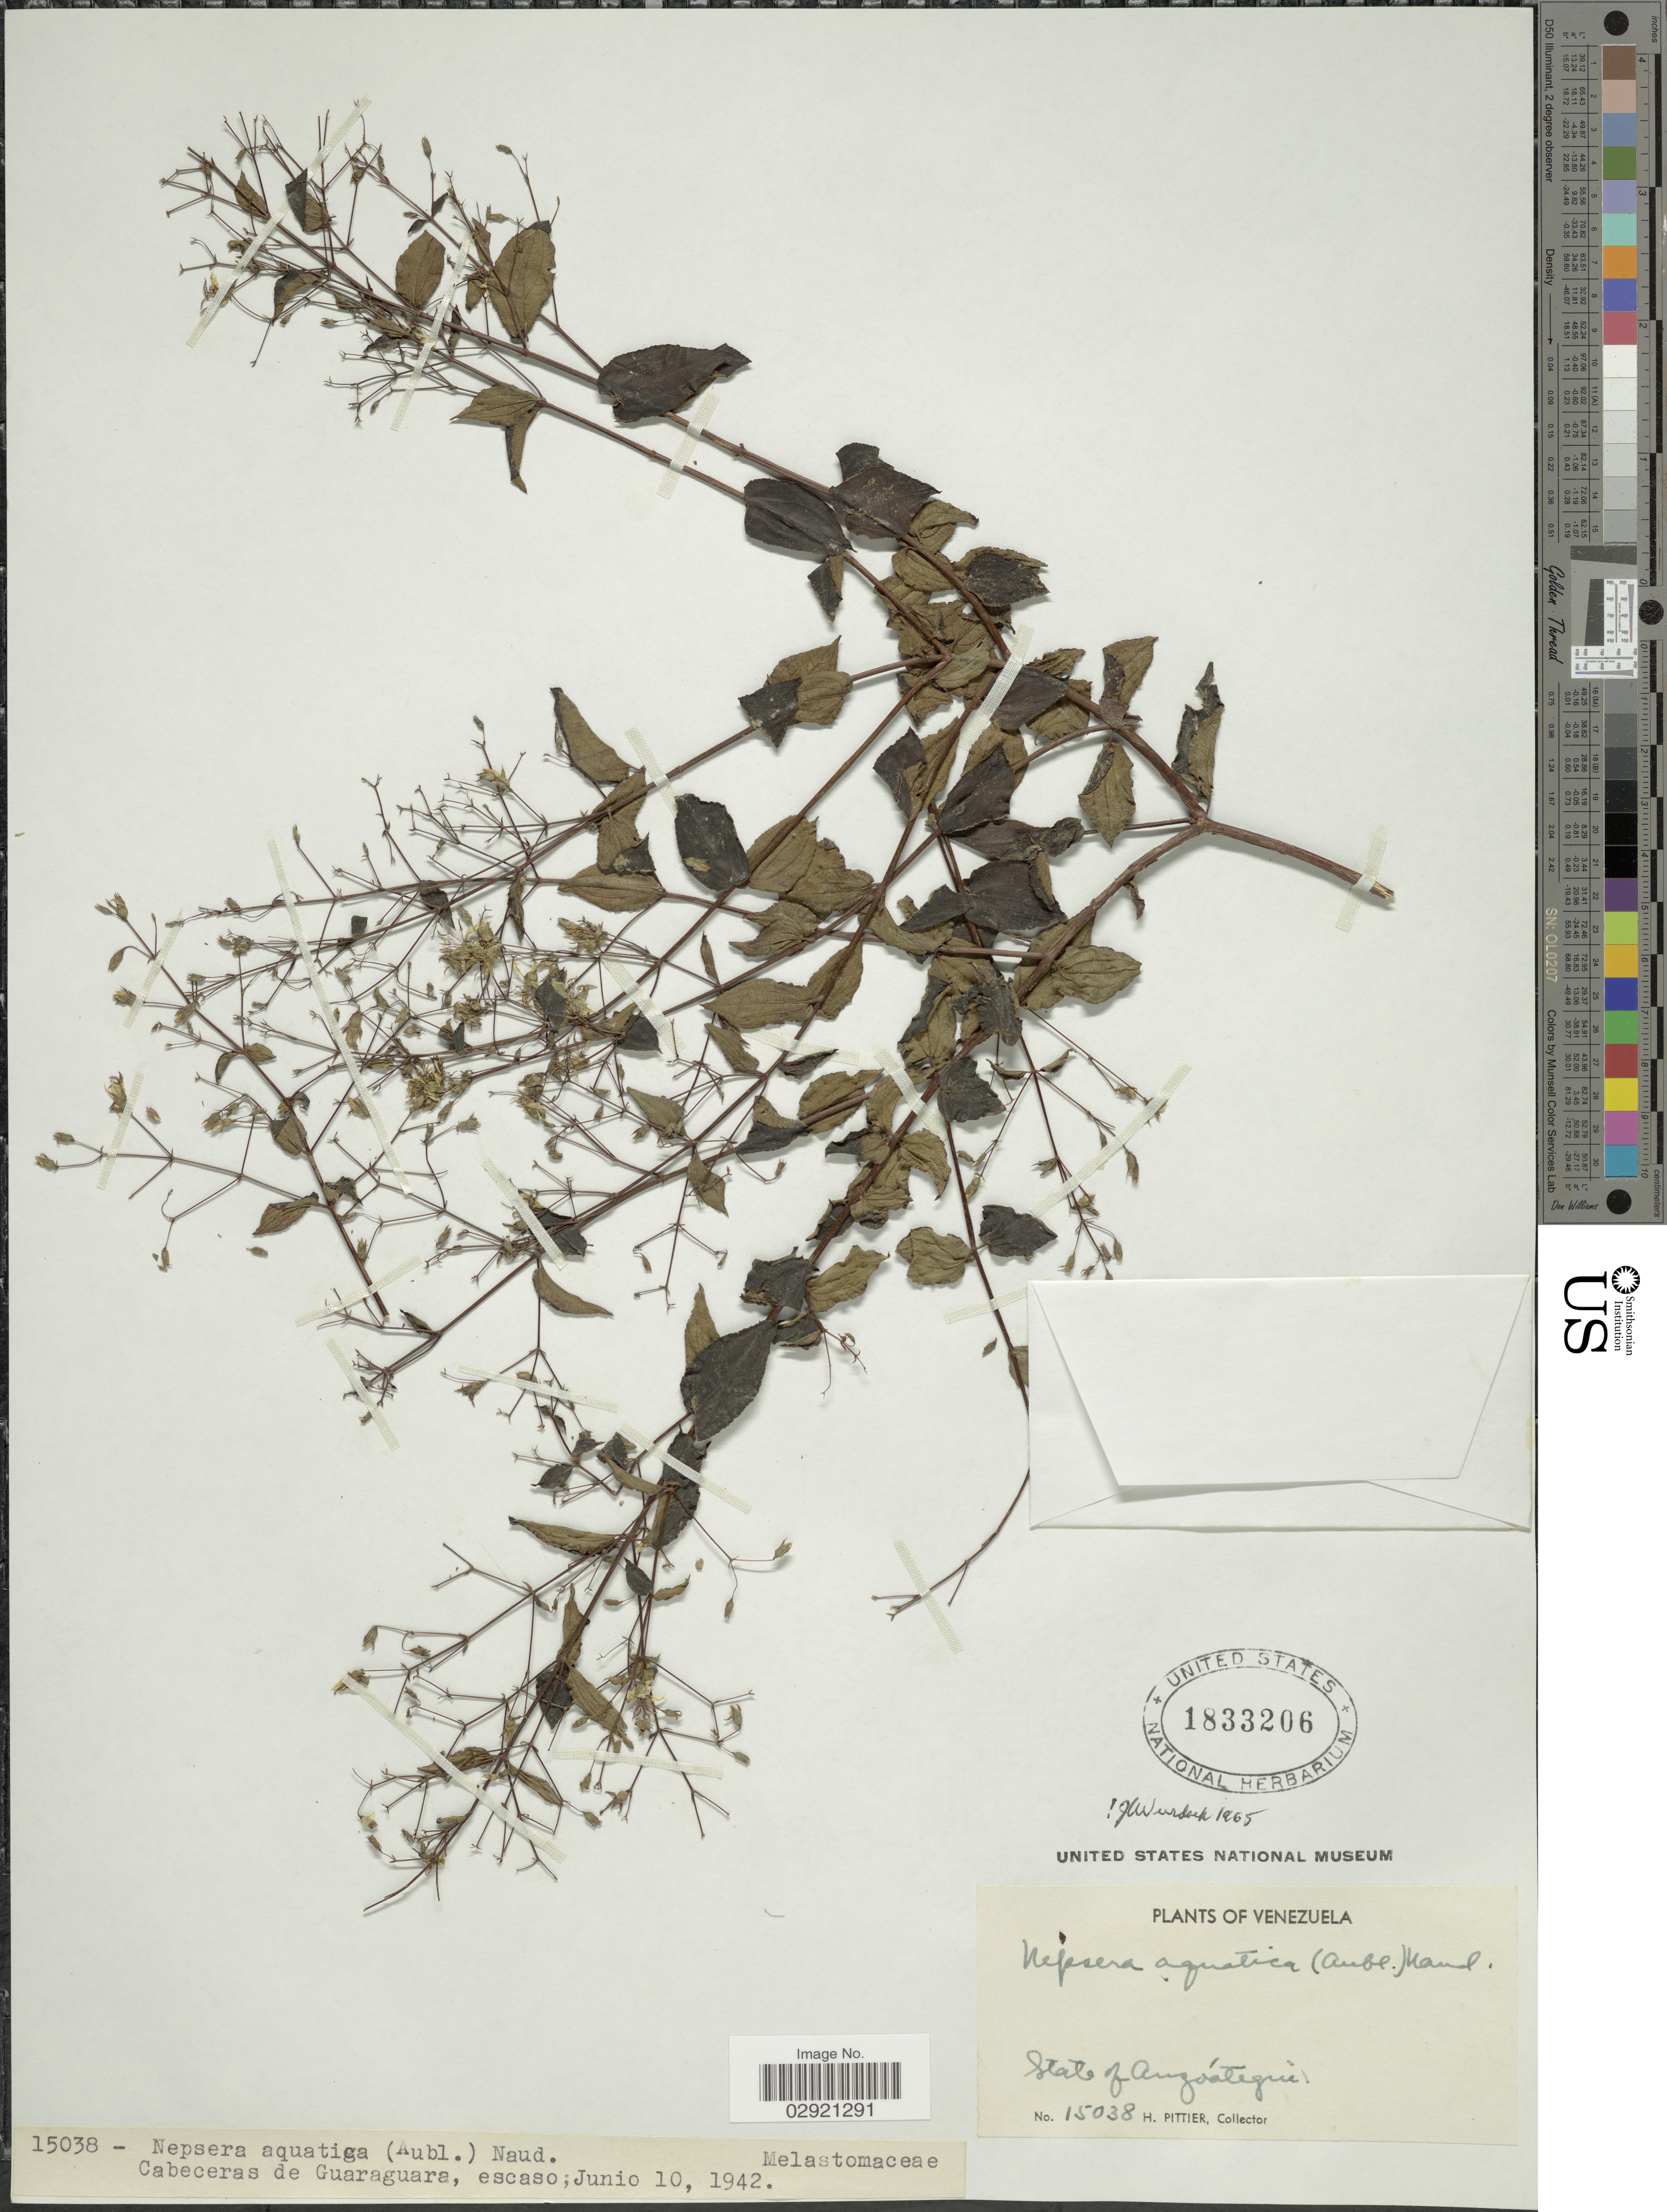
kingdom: Plantae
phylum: Tracheophyta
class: Magnoliopsida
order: Myrtales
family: Melastomataceae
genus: Nepsera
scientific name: Nepsera aquatica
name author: (Aubl.) Naudin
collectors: H. F. Pittier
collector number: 15038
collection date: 1942-06-10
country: Venezuela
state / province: Anzoategui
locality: Cabeceres de Guaraguara.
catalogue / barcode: US 1833206